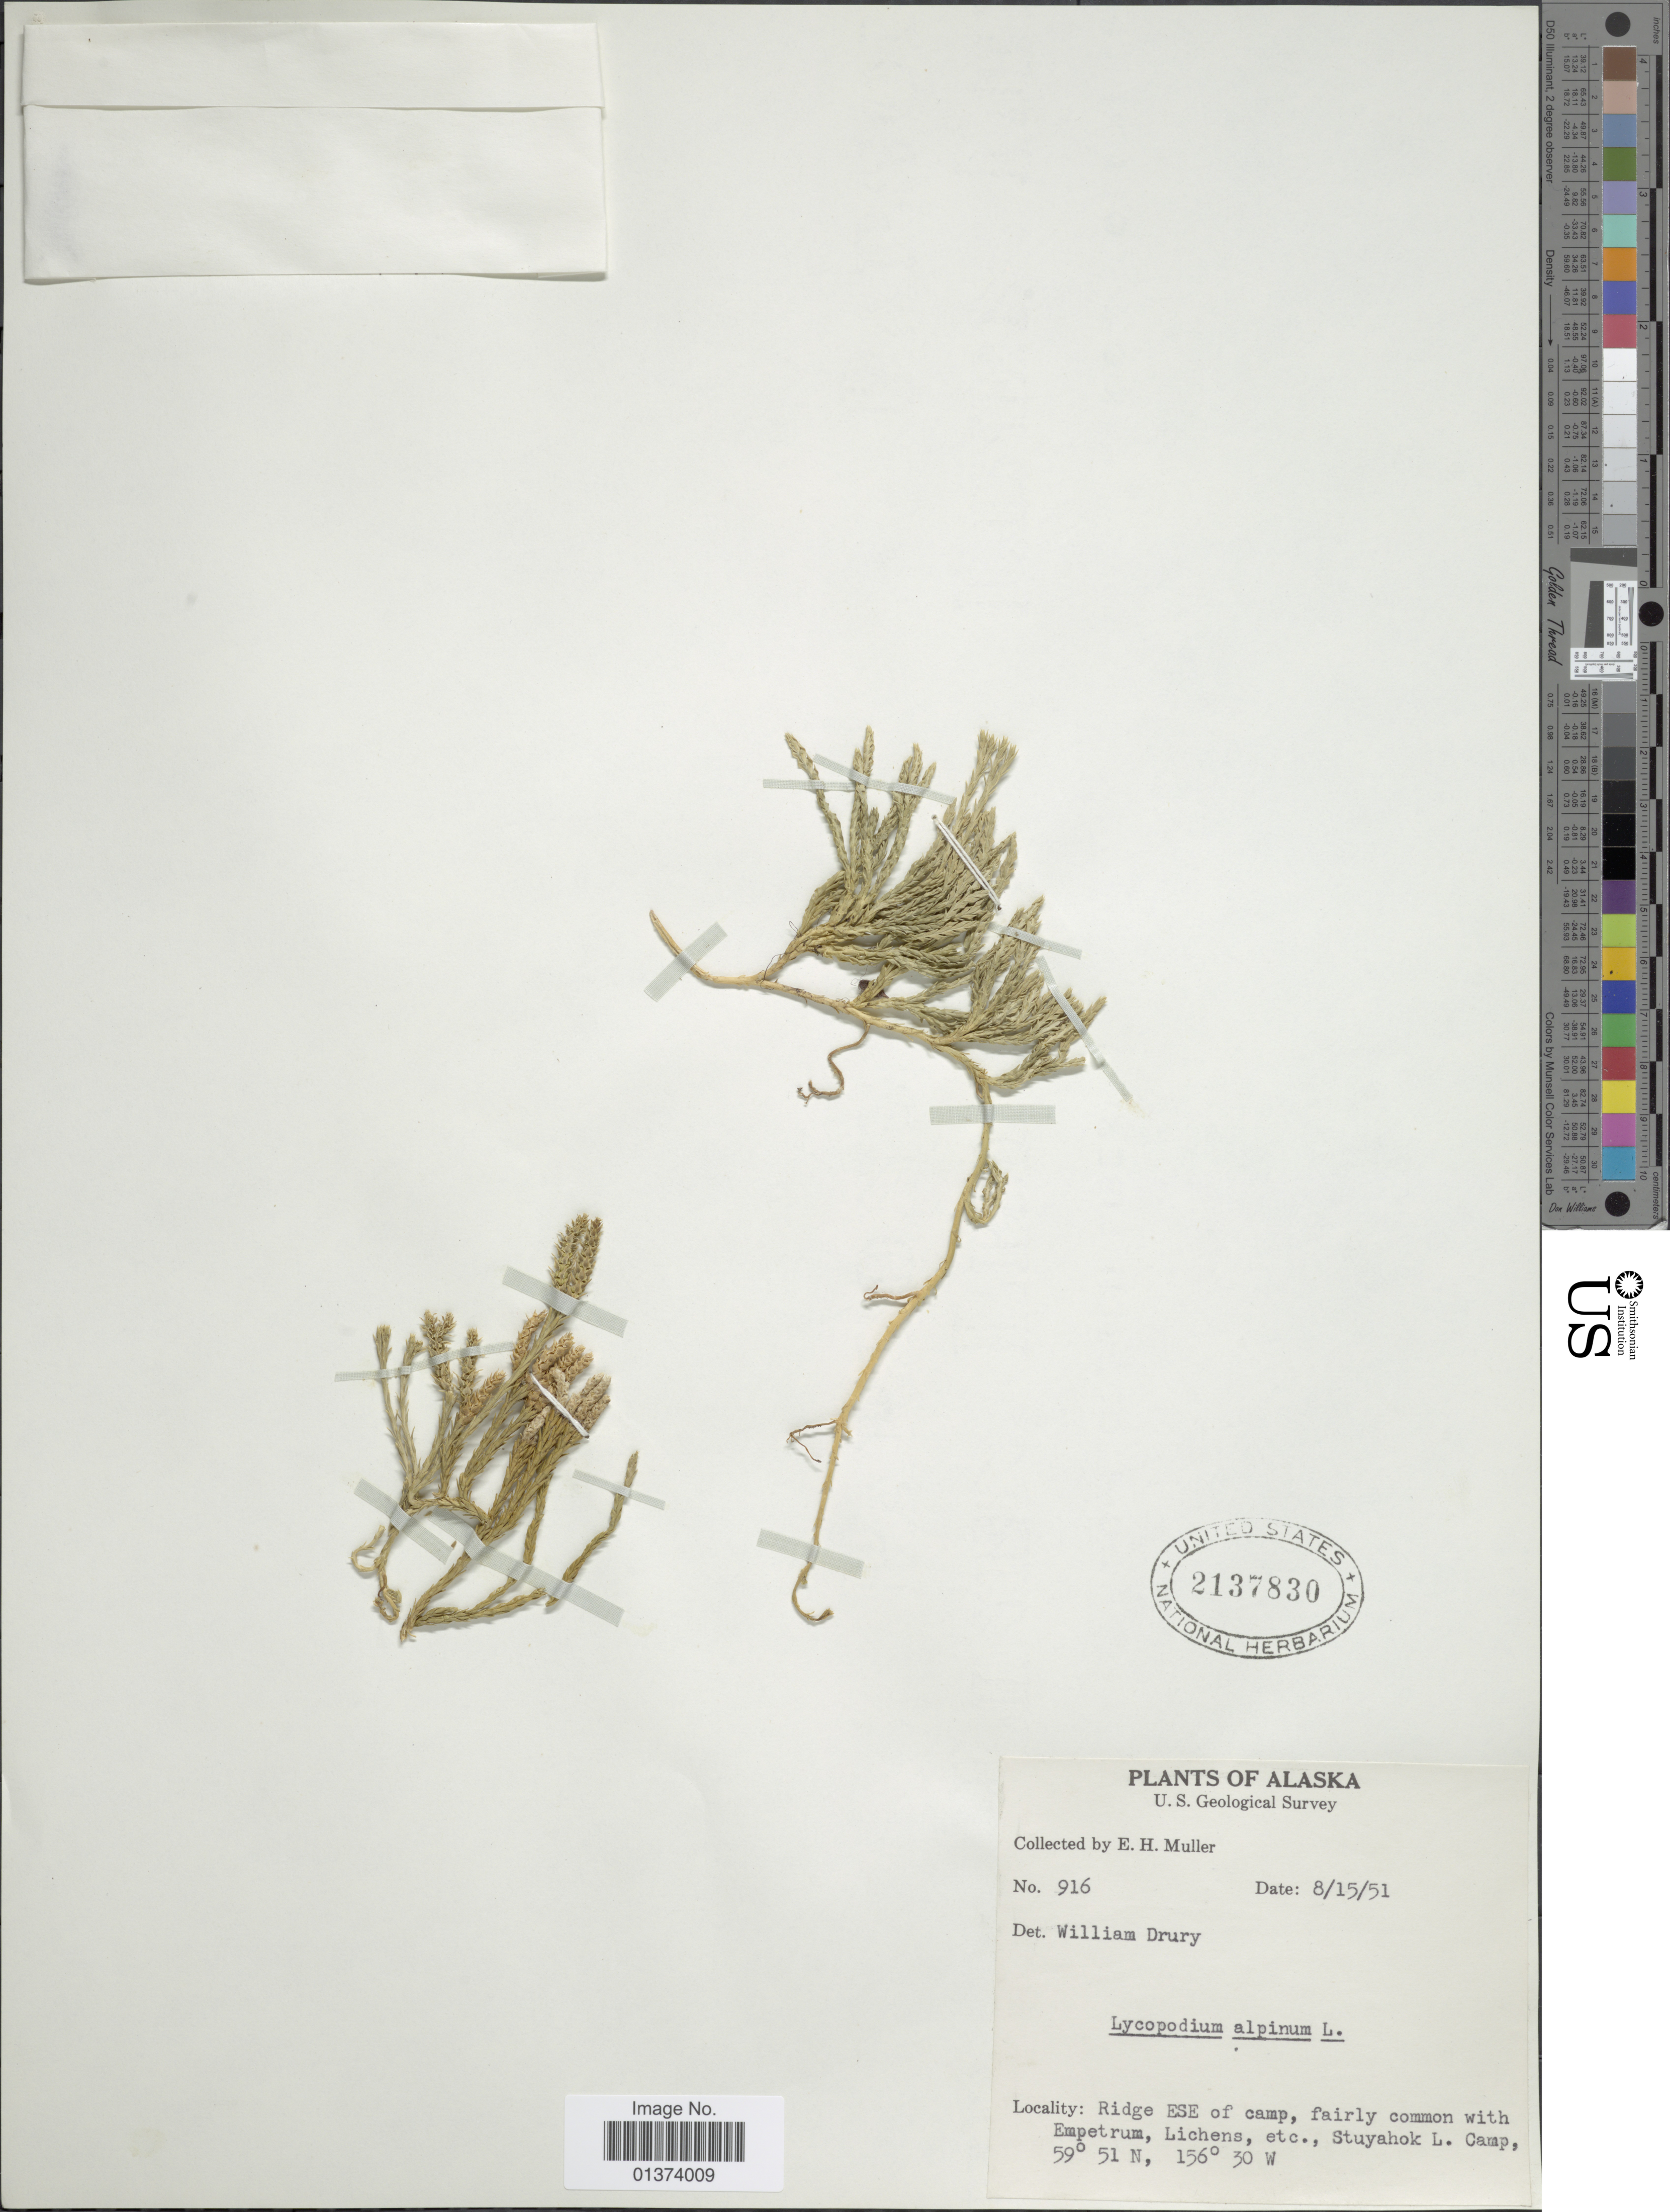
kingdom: Plantae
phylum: Tracheophyta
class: Lycopodiopsida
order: Lycopodiales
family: Lycopodiaceae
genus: Diphasiastrum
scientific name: Diphasiastrum alpinum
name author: (L.) Holub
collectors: W. Drury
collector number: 916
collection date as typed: Transcribed d/m/y: 15/8/51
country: United States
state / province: Alaska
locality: Ridge ESE of camp, fairly common with Empetrum, Lichens, etc., Stuyahok L. Camp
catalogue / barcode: US 2137830